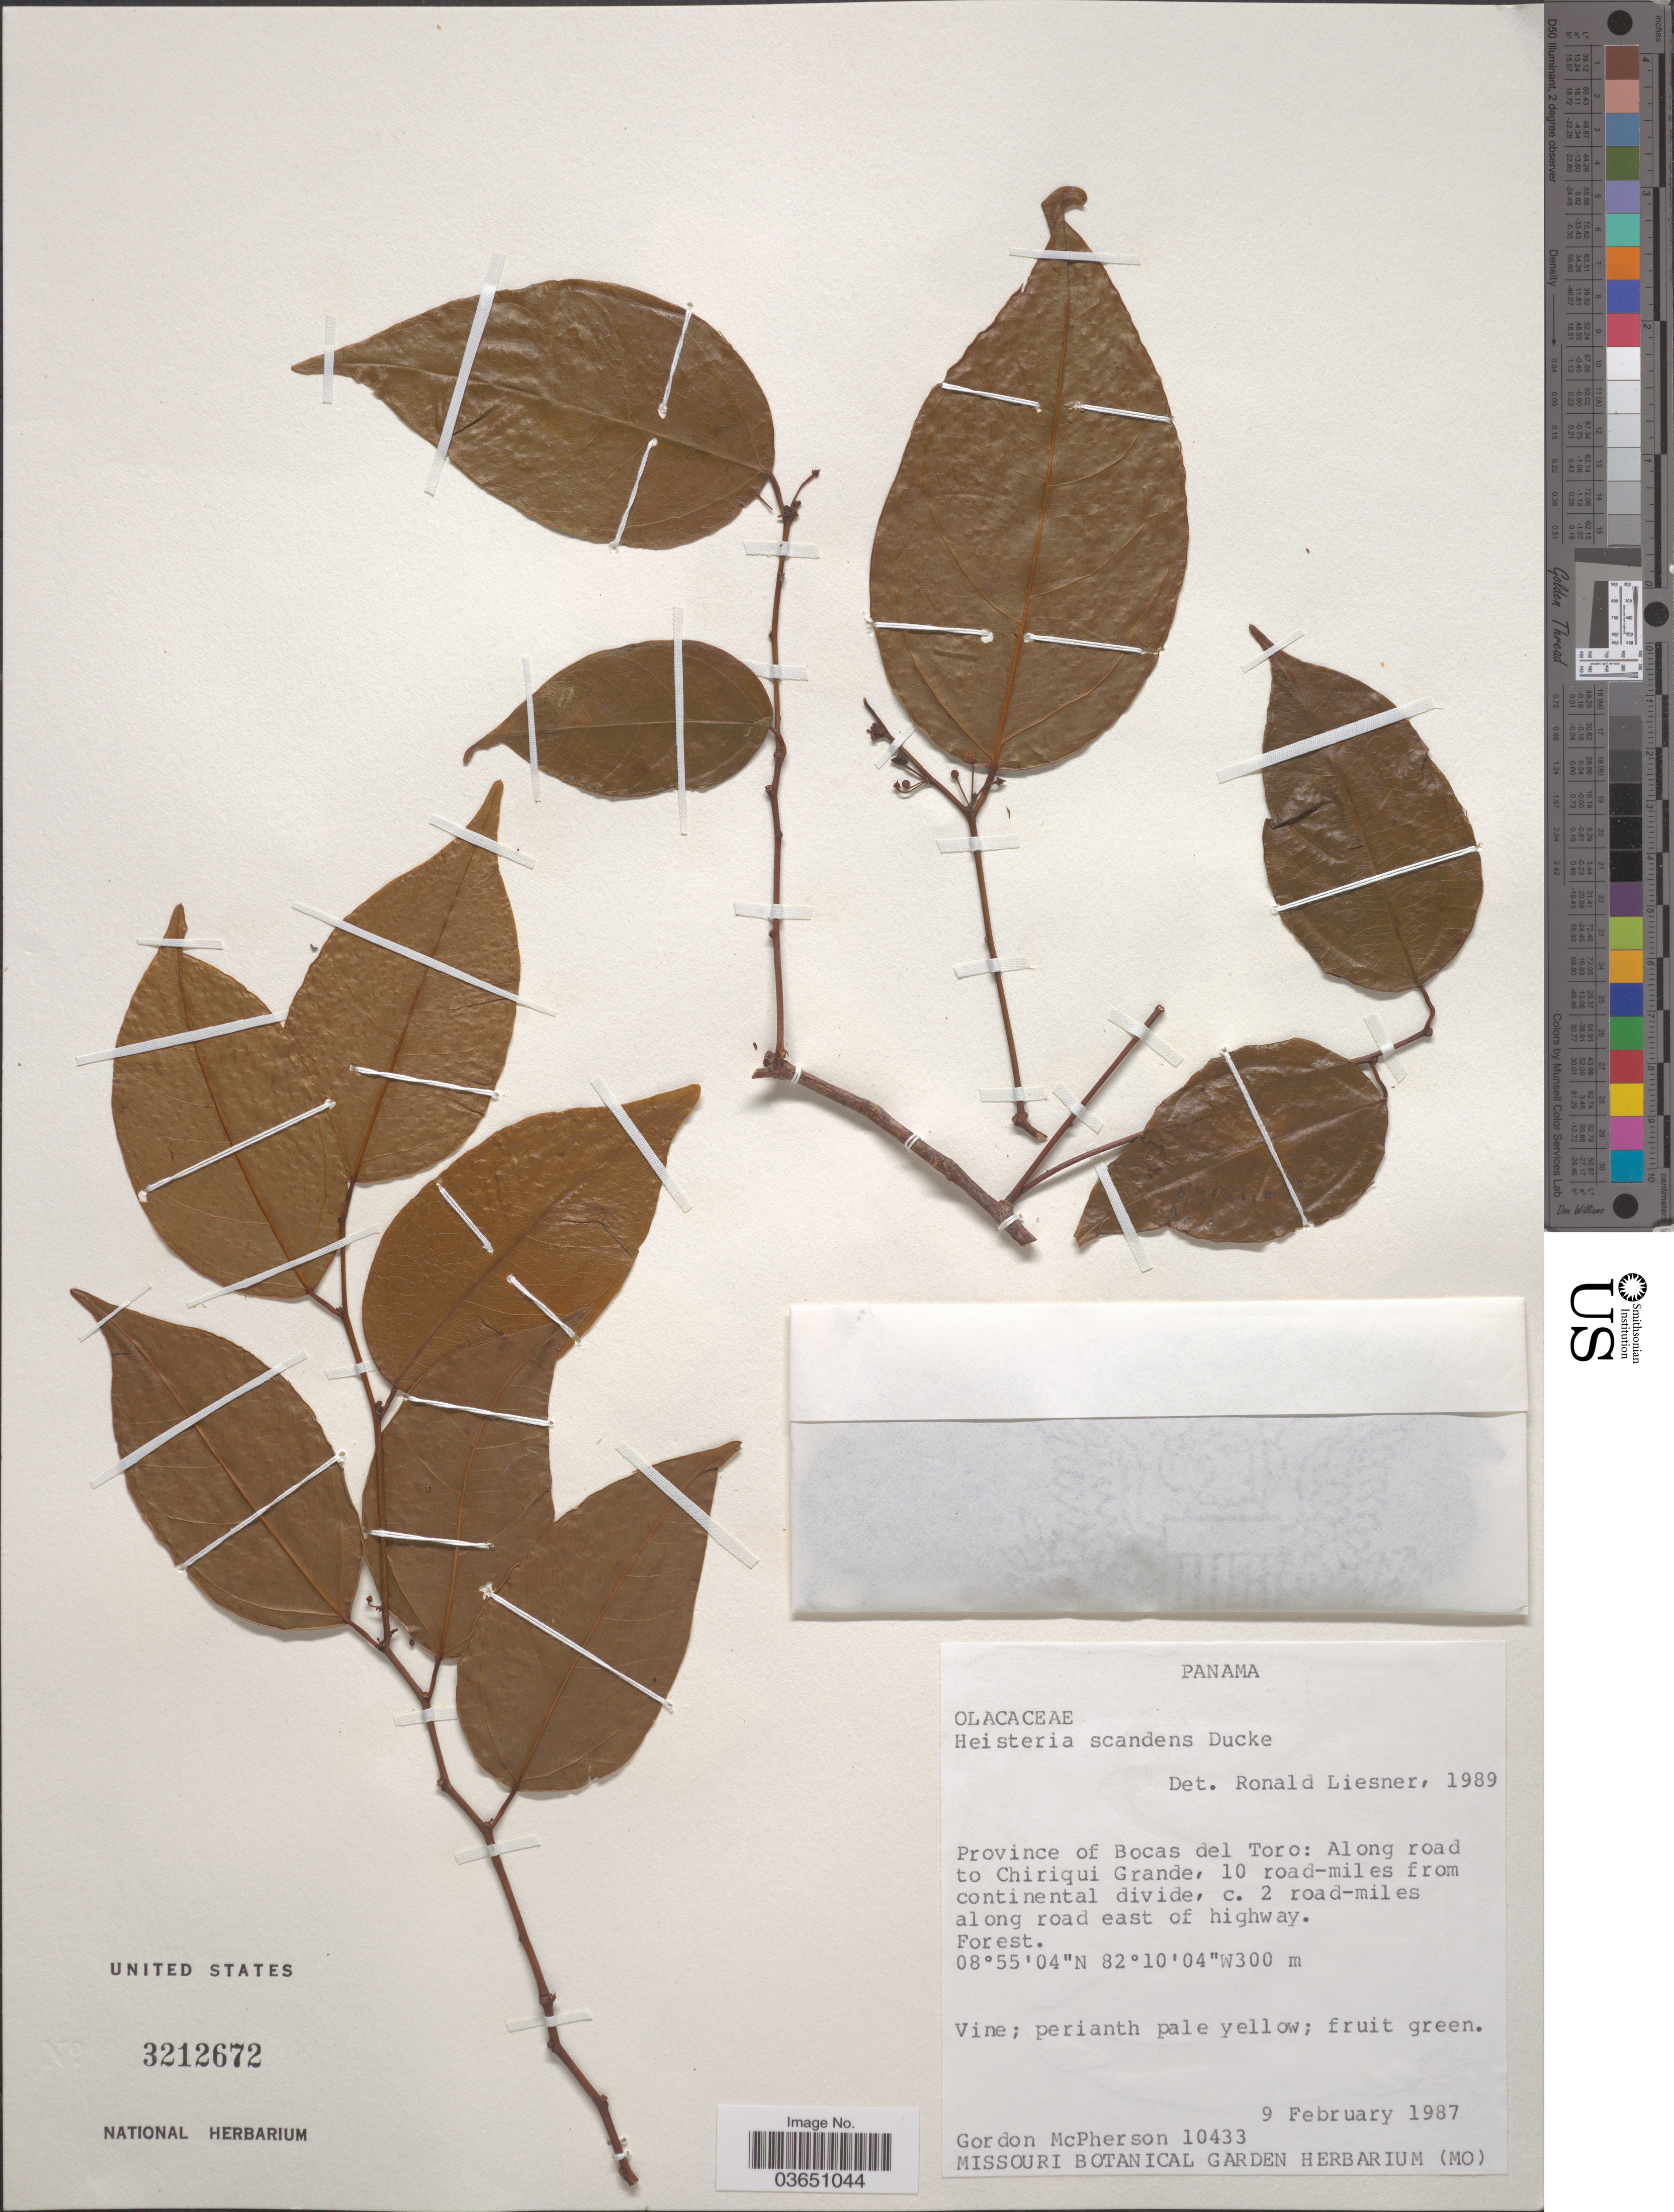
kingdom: Plantae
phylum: Tracheophyta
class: Magnoliopsida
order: Santalales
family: Erythropalaceae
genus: Heisteria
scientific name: Heisteria scandens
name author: Ducke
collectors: G. McPherson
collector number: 10433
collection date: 1987-02-09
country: Panama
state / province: Bocas del Toro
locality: Along road to Chiriqui Grande, 10 road-miles from continental divide, c. 2 road-miles along road east of highway.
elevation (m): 300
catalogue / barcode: US 3212672